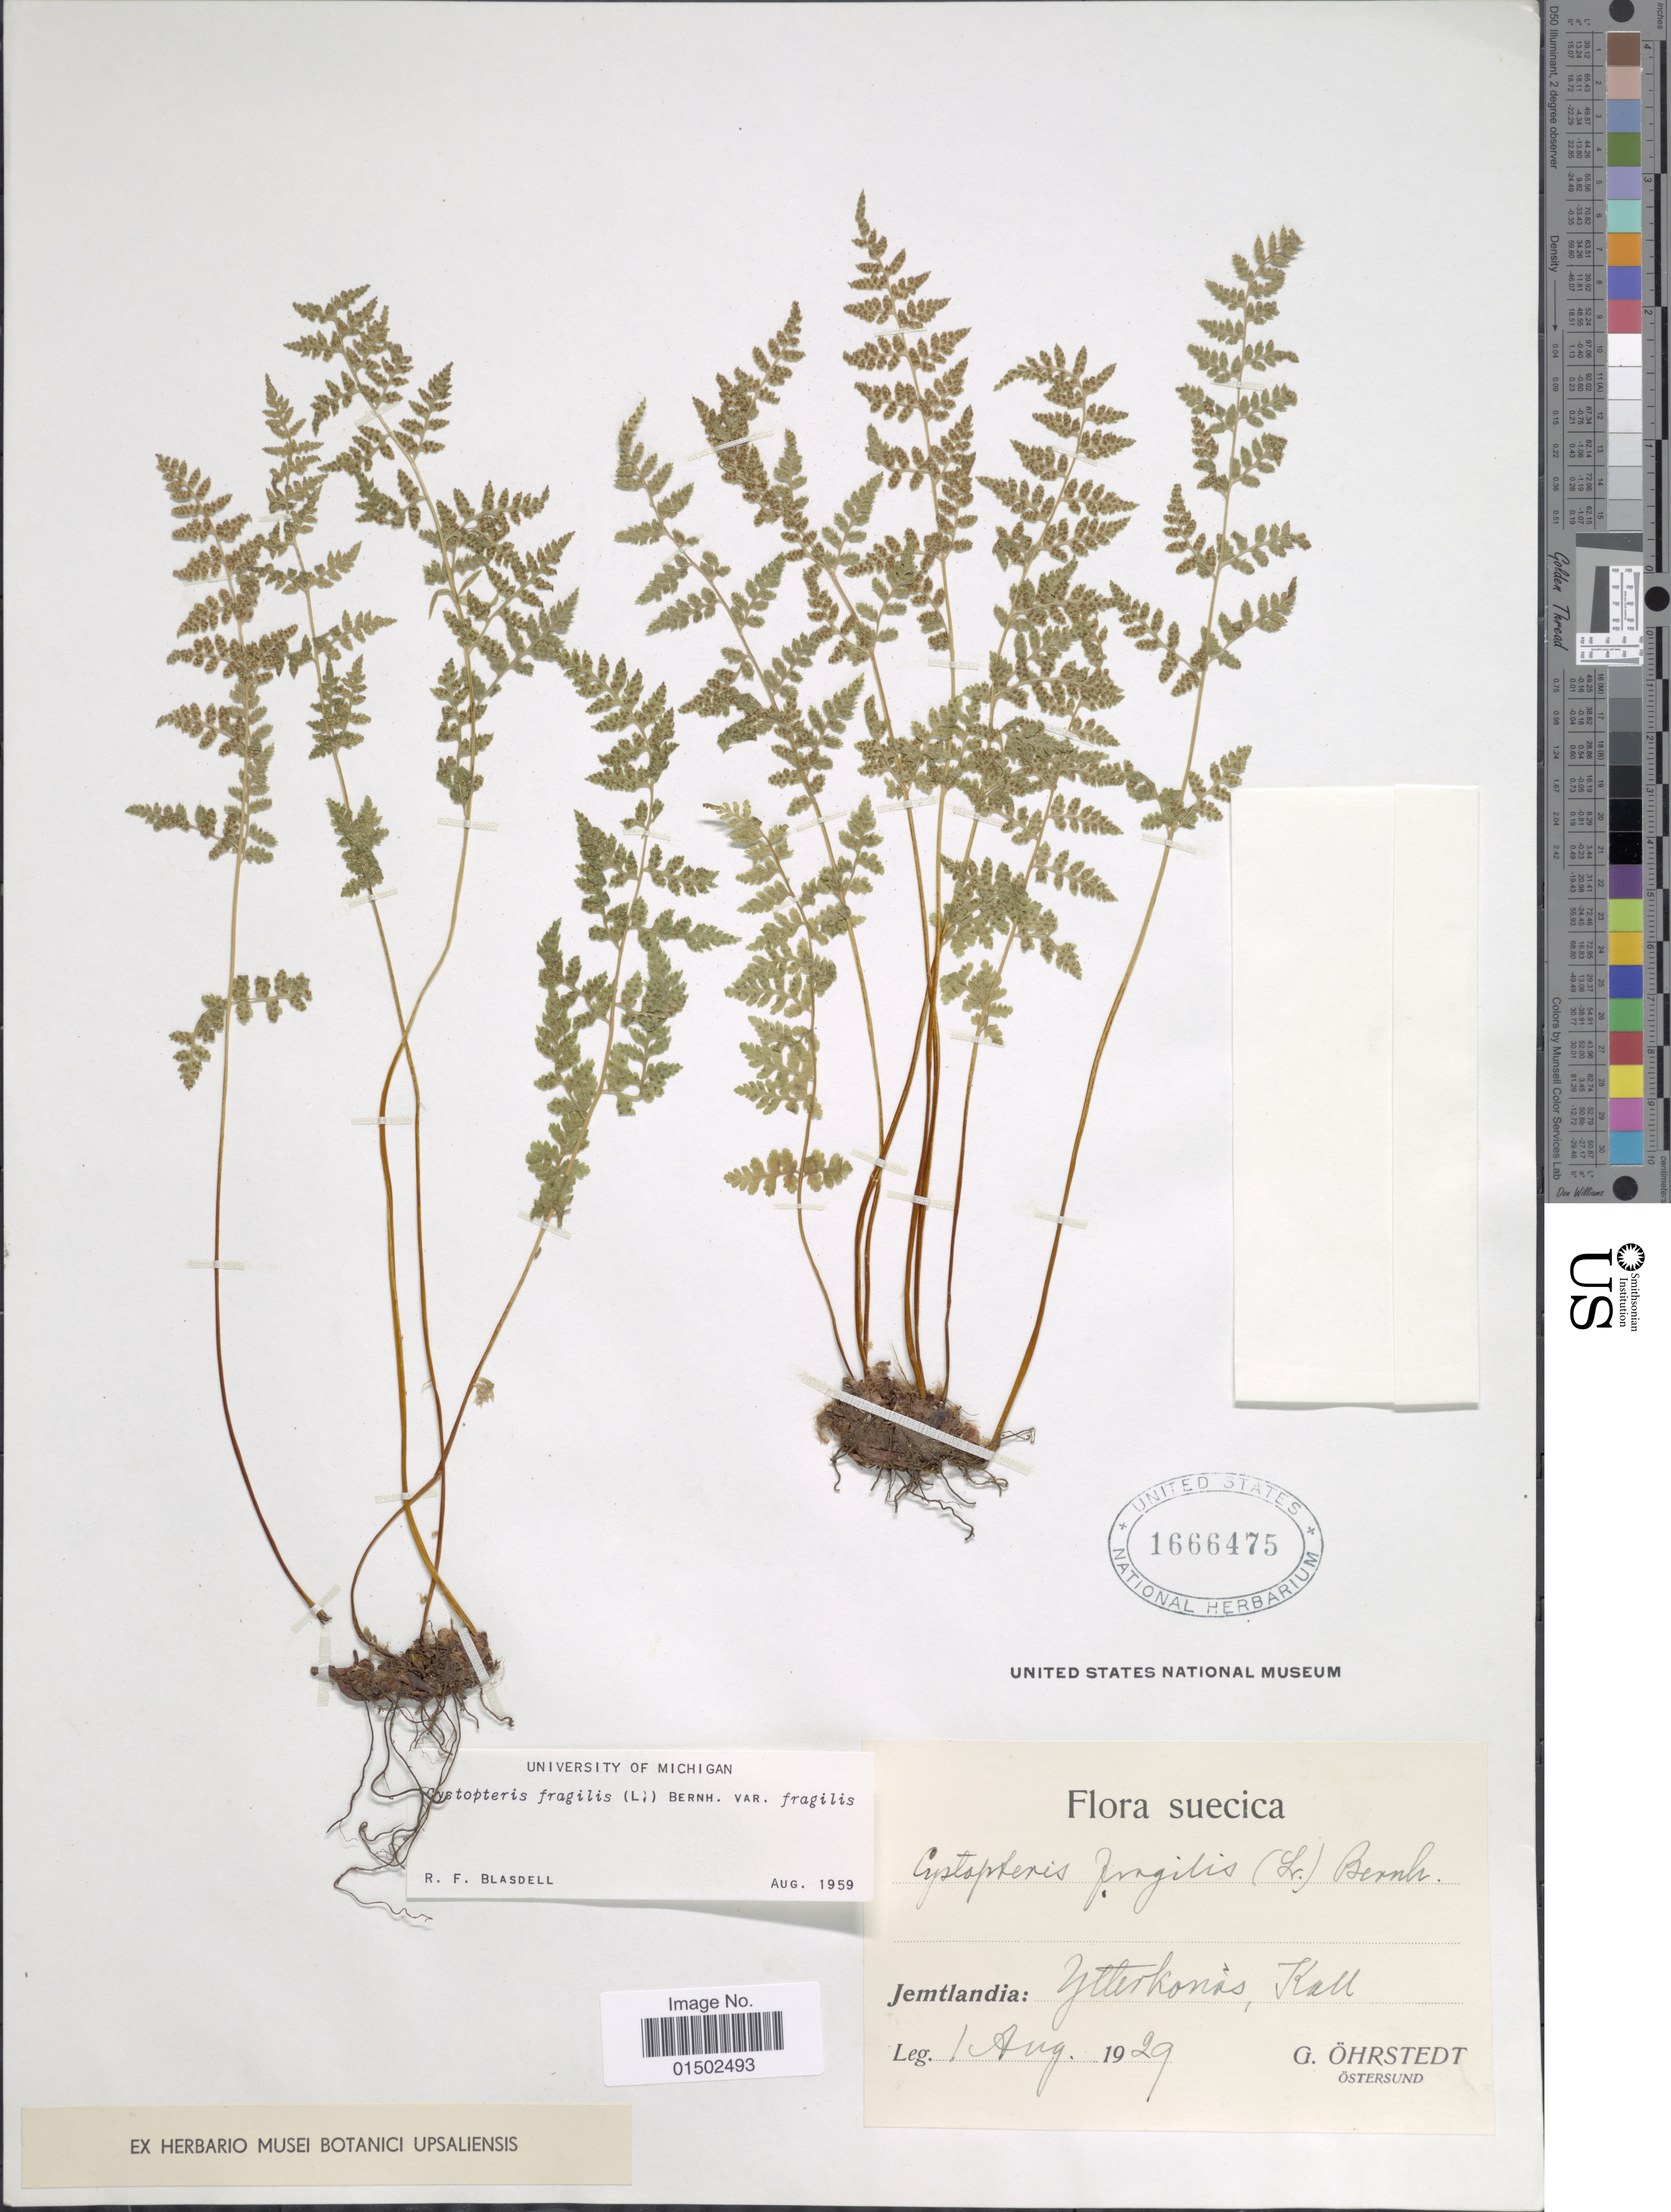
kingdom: Plantae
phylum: Tracheophyta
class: Polypodiopsida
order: Polypodiales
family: Cystopteridaceae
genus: Cystopteris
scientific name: Cystopteris fragilis var. fragilis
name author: (L.) Bernh.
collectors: G. Öhrstedt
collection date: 1929-08-01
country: Sweden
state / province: Jämtland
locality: Ytterkonäs, Kall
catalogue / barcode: US 1666475